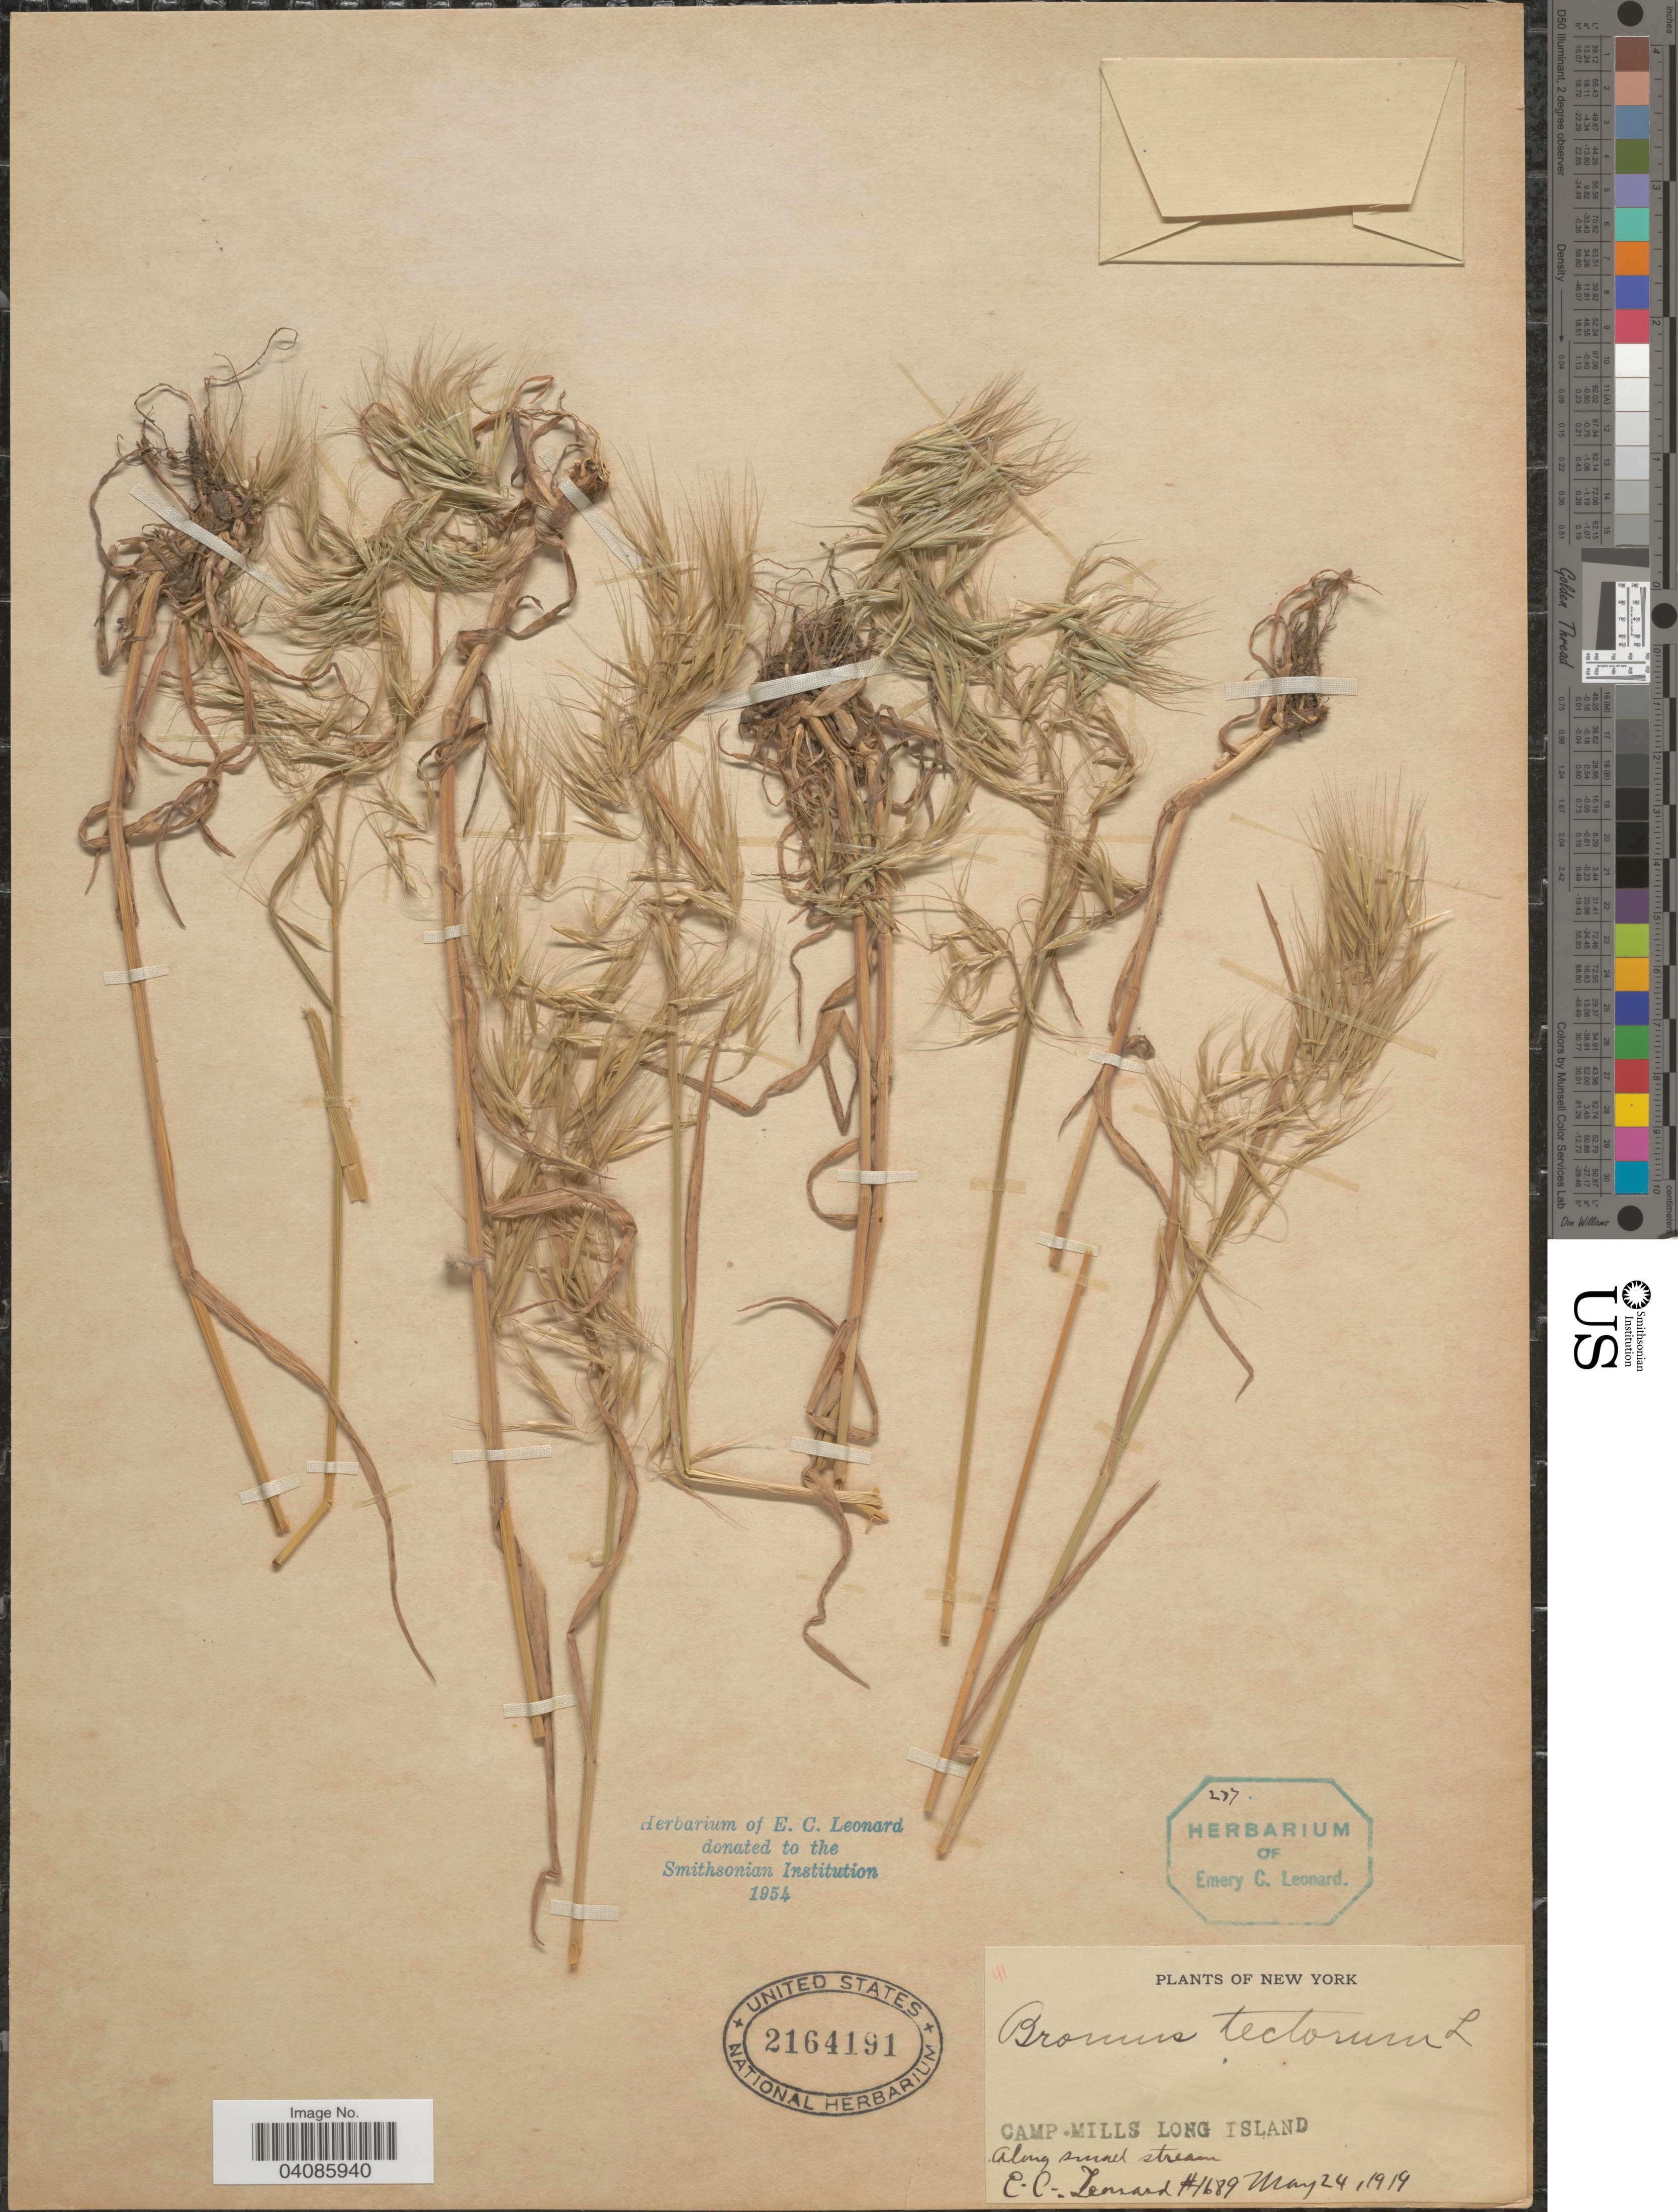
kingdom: Plantae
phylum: Tracheophyta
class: Liliopsida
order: Poales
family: Poaceae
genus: Bromus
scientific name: Bromus tectorum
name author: L.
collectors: E. C. Leonard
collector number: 1689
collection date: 1919-05-24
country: United States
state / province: New York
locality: Camp Mills. Long Island.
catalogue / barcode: US 2164191